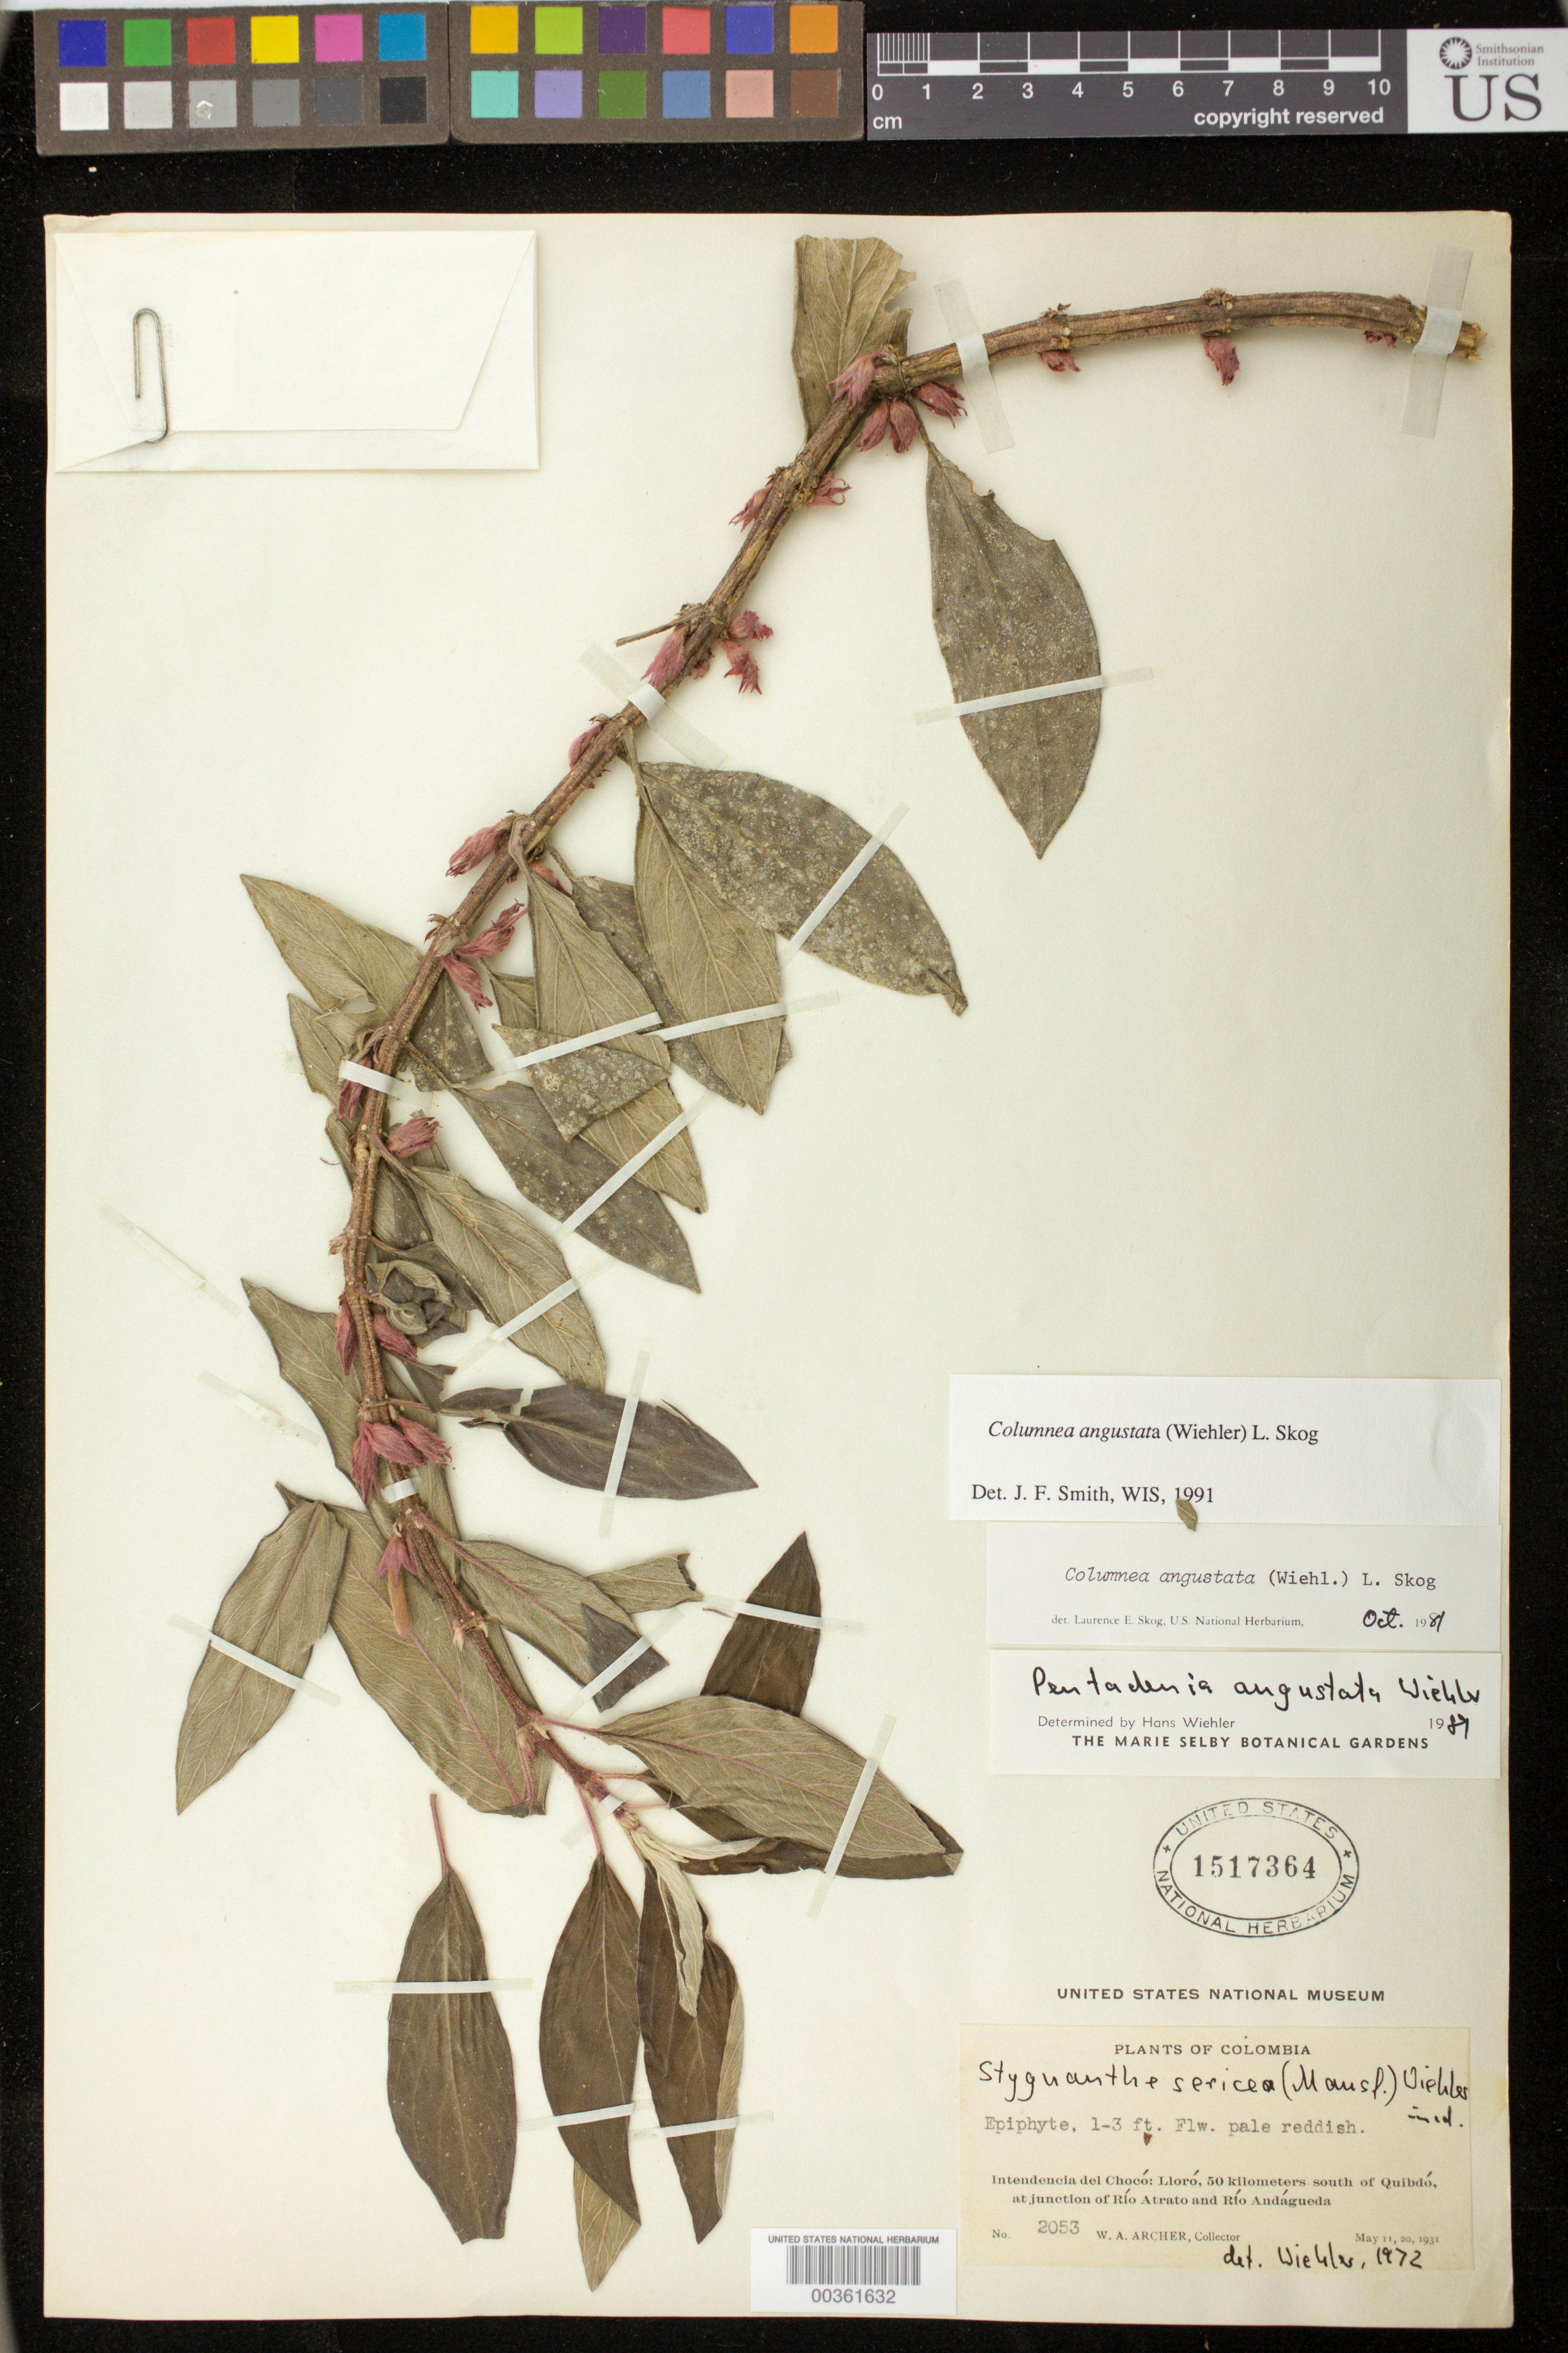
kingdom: Plantae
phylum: Tracheophyta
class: Magnoliopsida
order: Lamiales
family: Gesneriaceae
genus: Columnea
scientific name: Columnea angustata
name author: (Wiehler) L.E. Skog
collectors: A. W. Archer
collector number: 2053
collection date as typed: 11-20 May 1931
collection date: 1931-05-11/1931-05-20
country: Colombia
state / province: Chocó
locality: Lloro, 50 km S of Quibdo, at junction of Rio Atrato and Rio Andagueda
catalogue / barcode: US 1517364